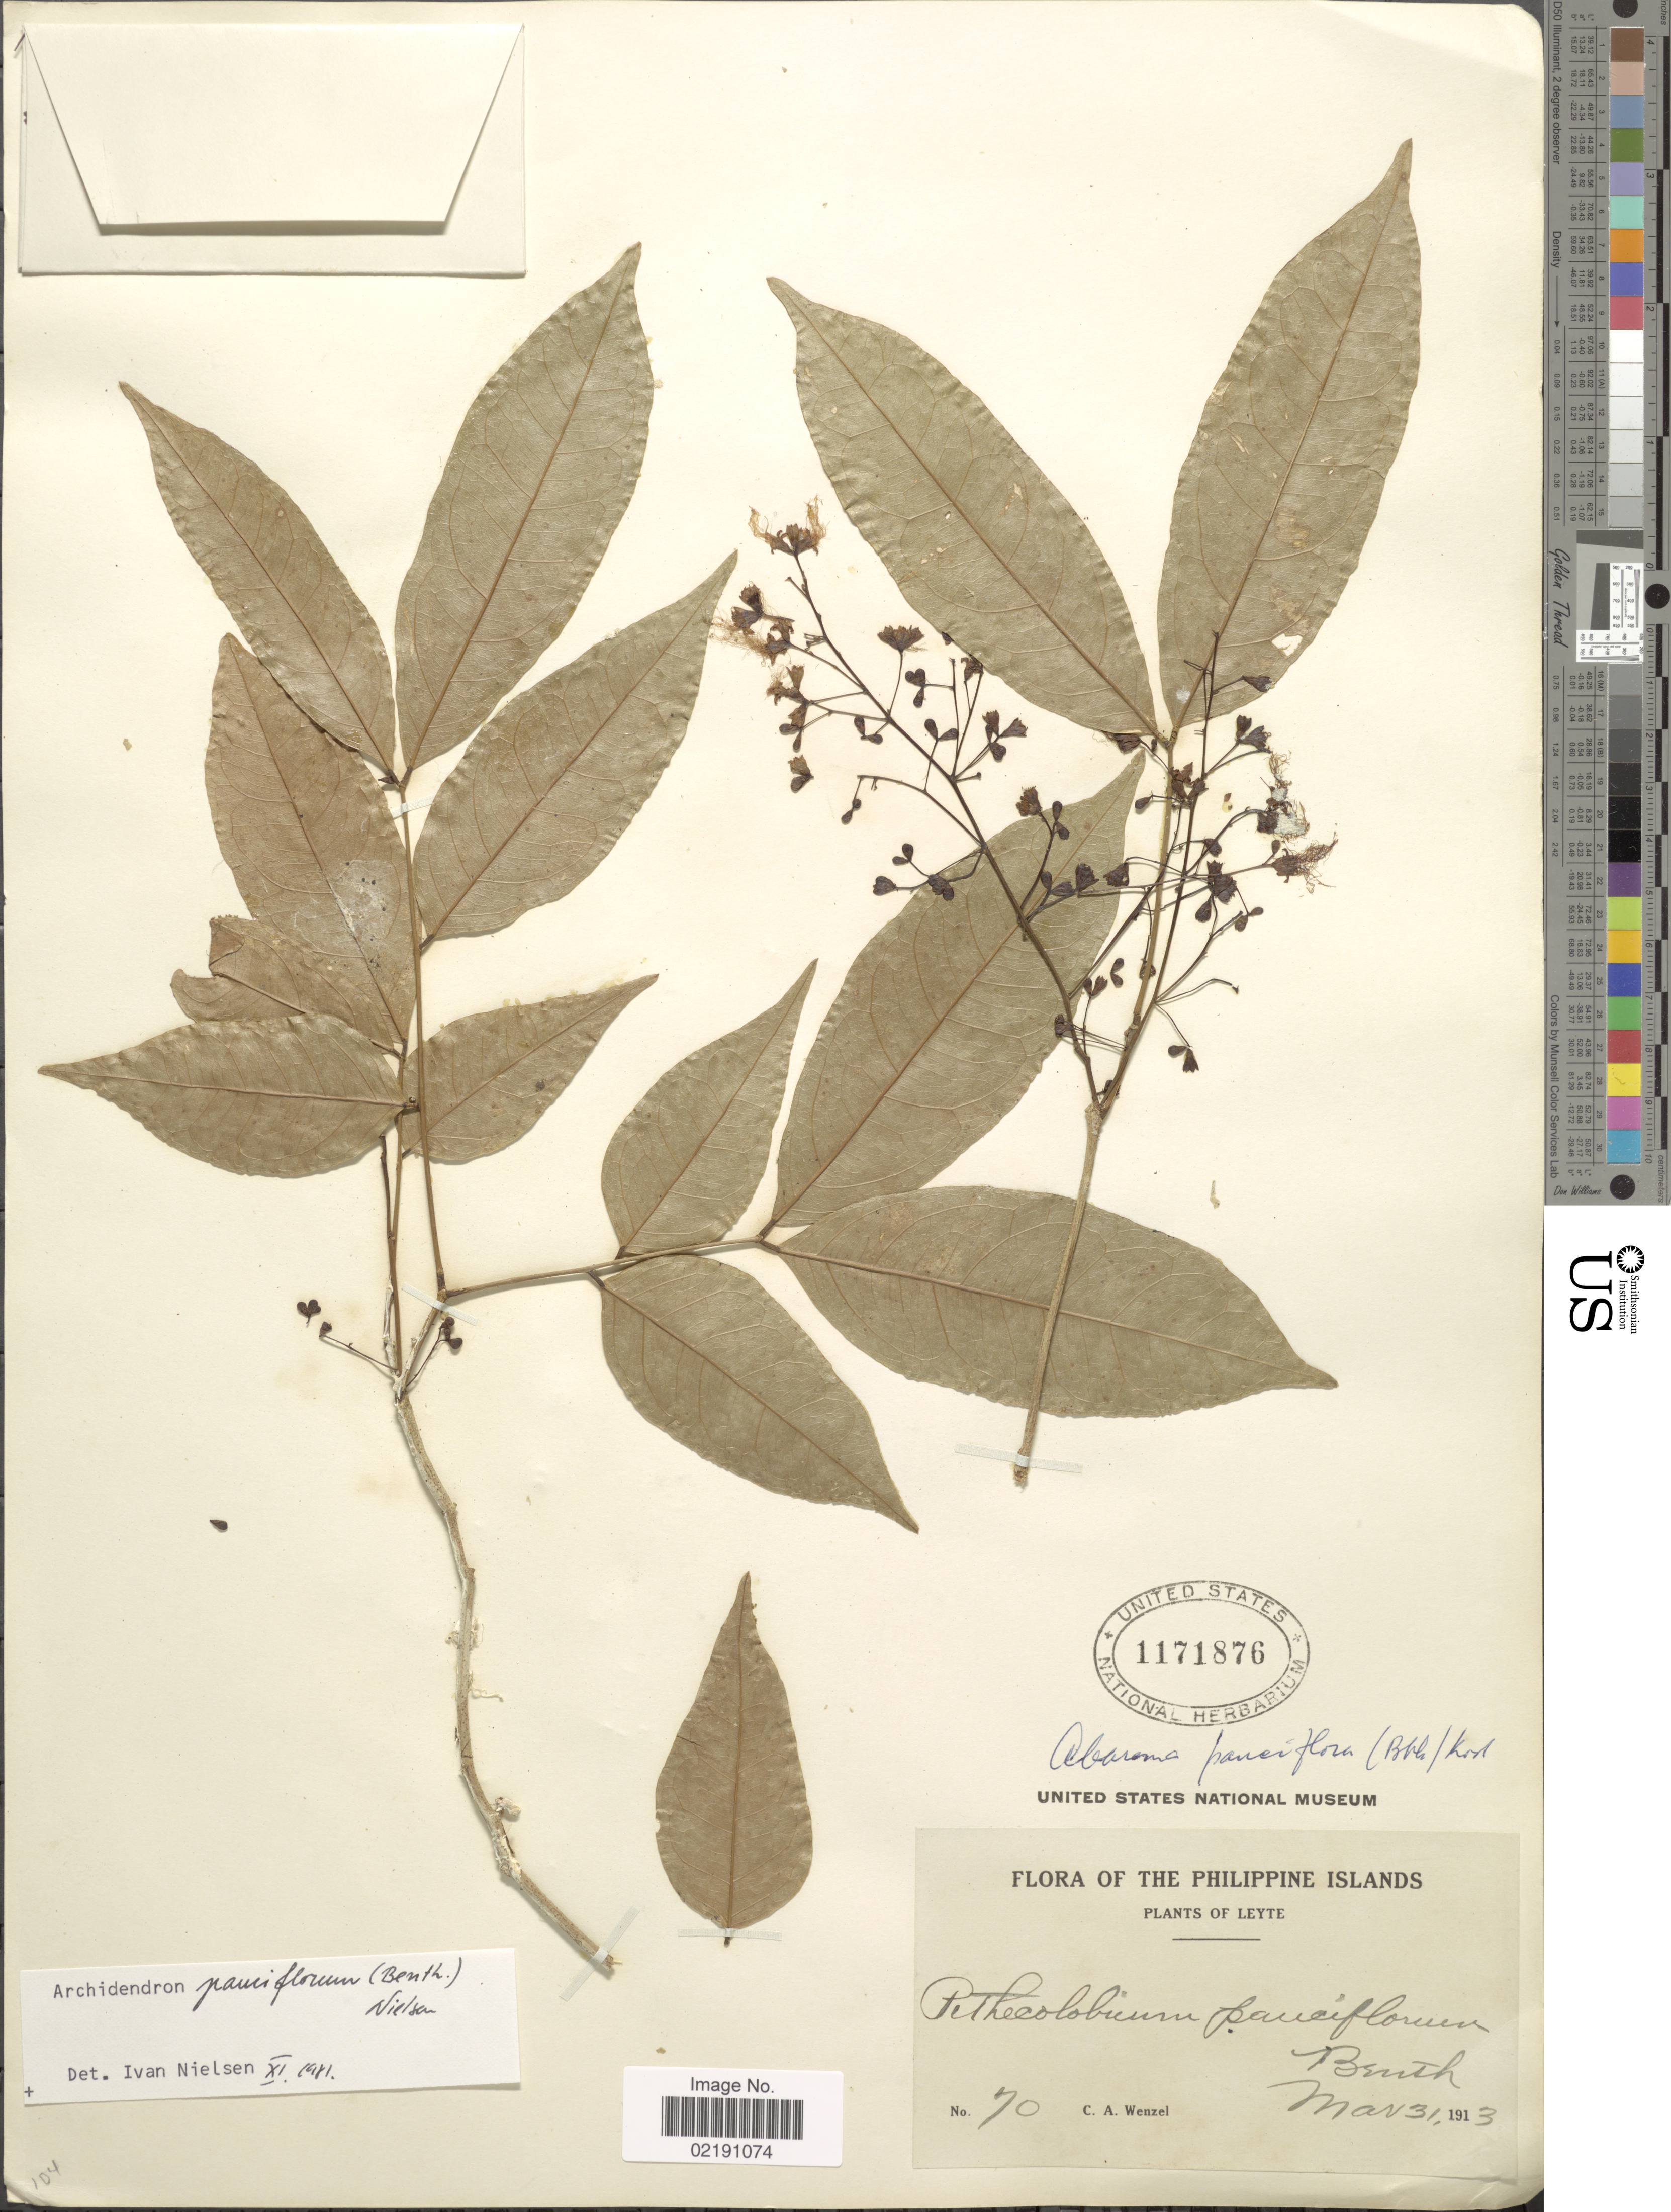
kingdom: Plantae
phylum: Tracheophyta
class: Magnoliopsida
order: Fabales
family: Fabaceae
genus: Archidendron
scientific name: Archidendron pauciflorum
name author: (Benth.) I.C. Nielsen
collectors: C. Wenzel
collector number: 70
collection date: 1913-03-31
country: Philippines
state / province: Eastern Visayas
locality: Philippine Islands. Leyte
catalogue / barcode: US 1171876